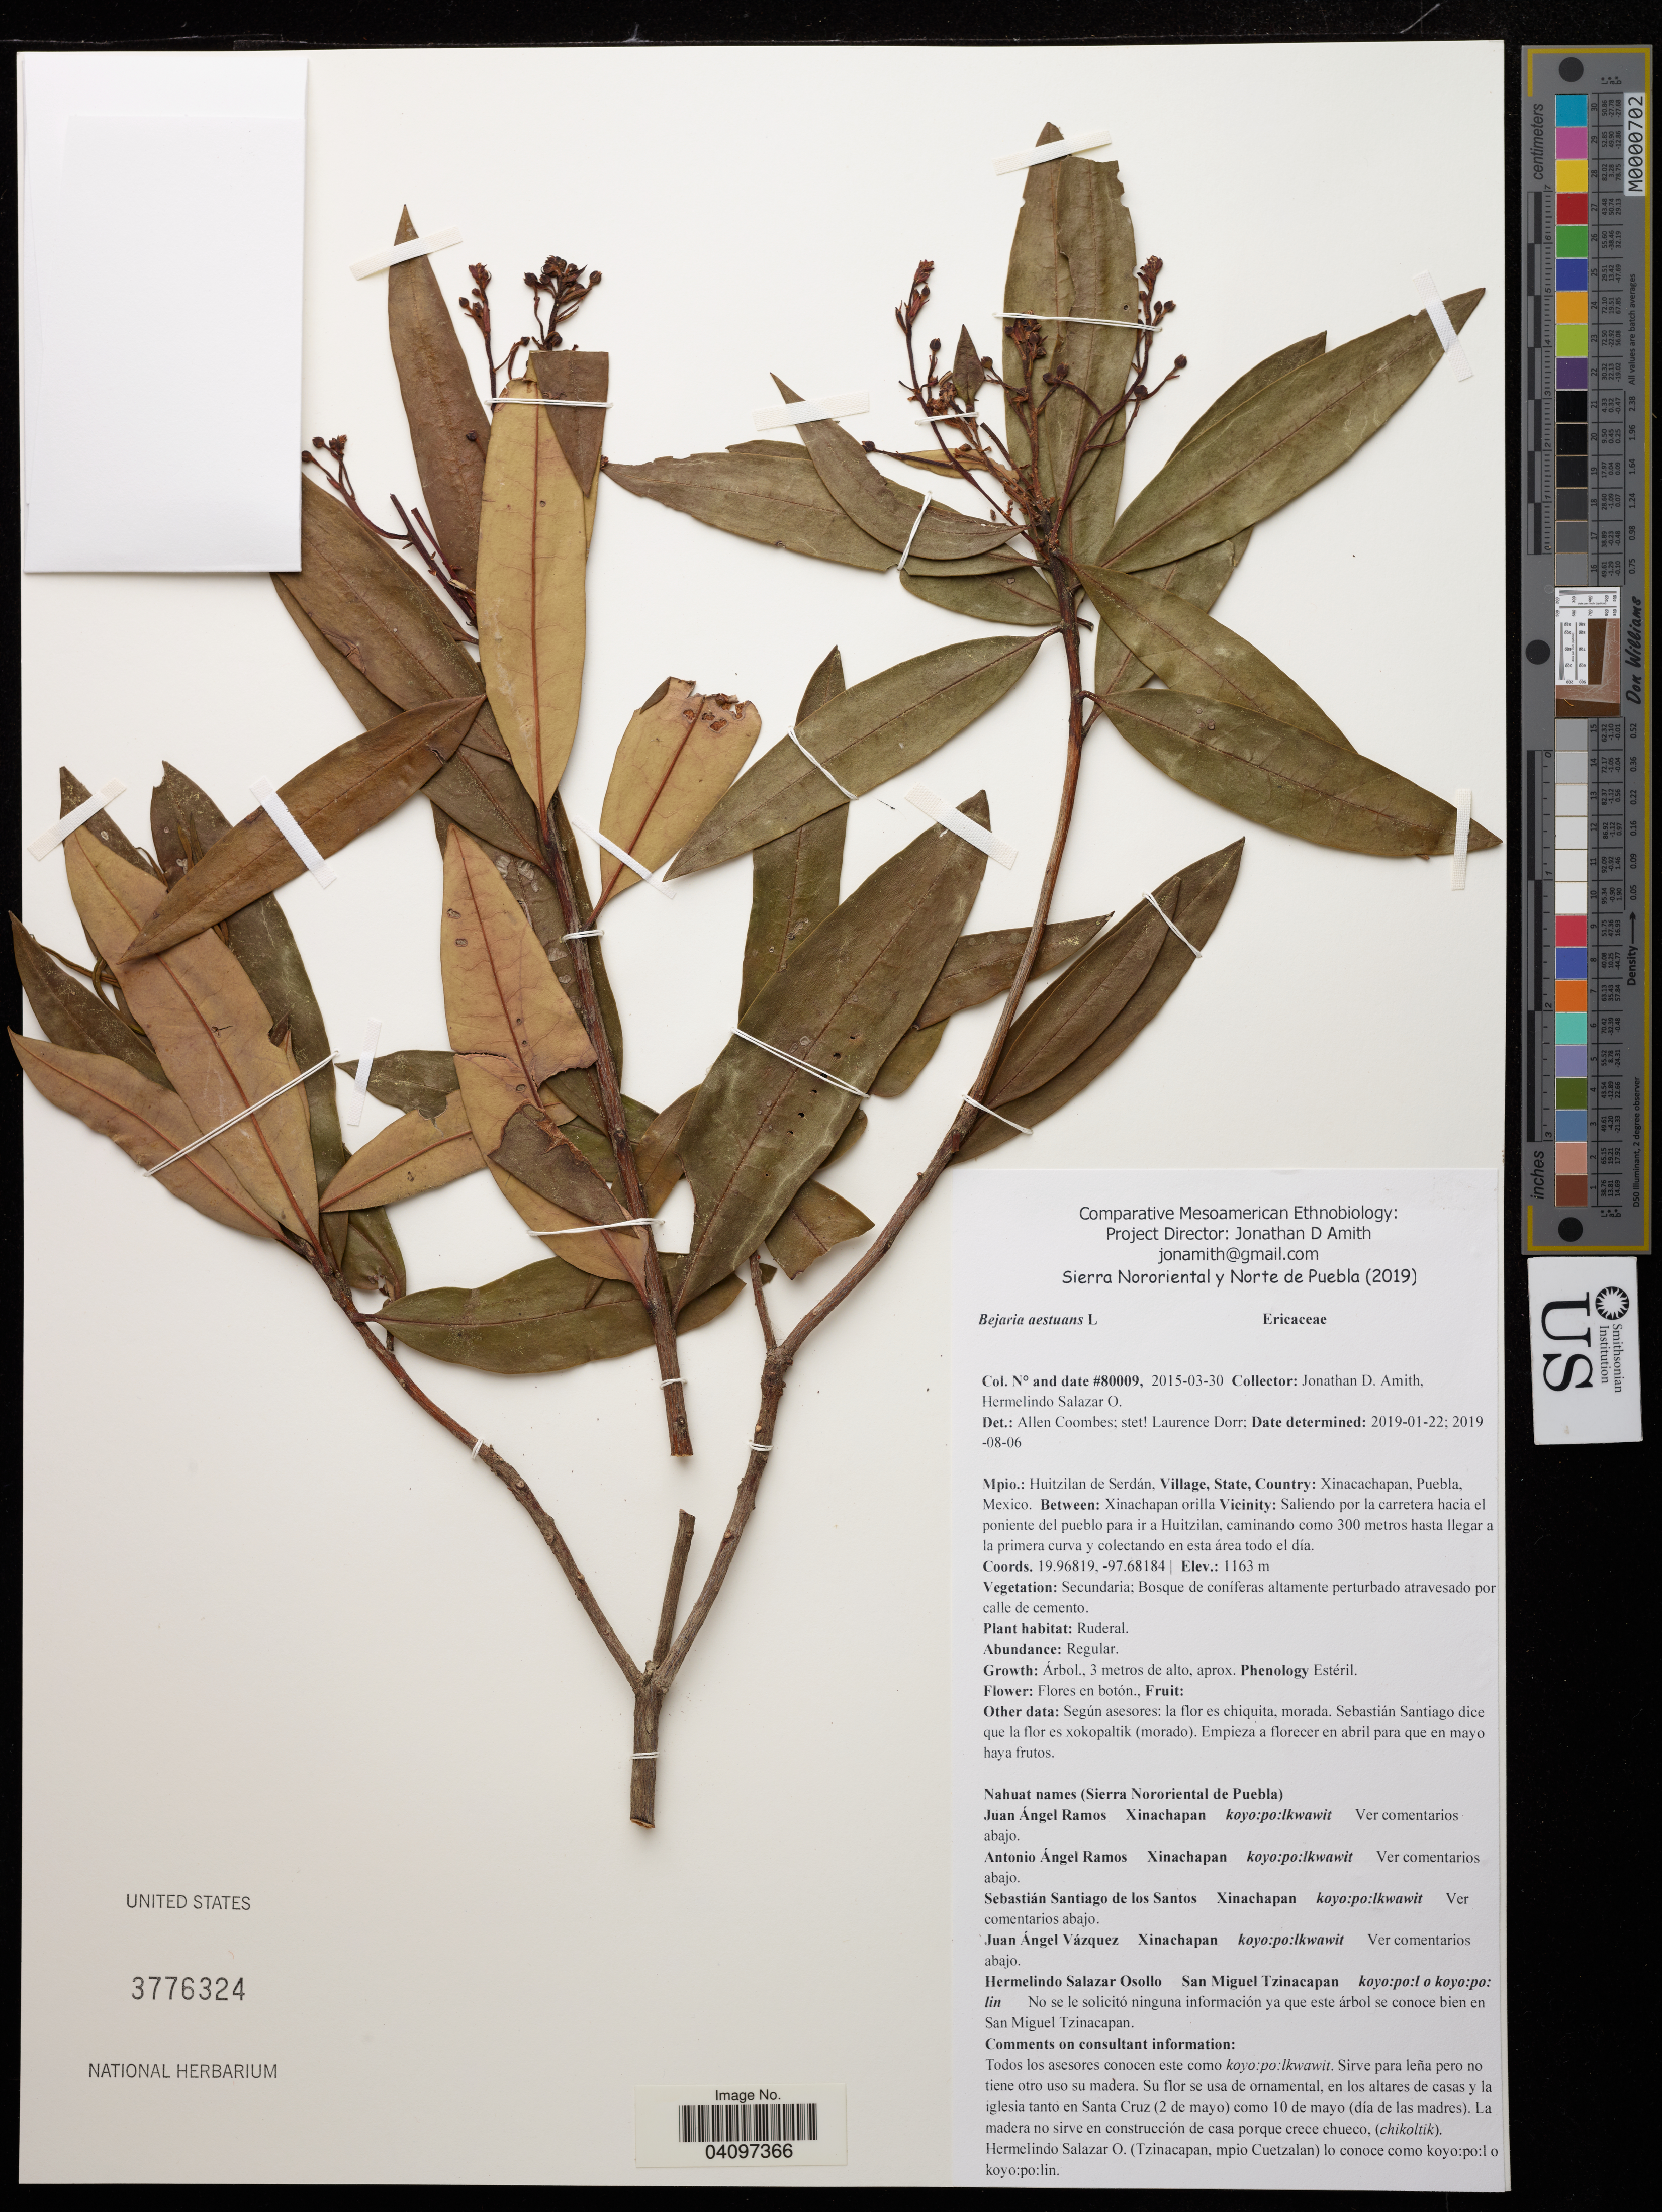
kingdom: Plantae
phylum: Tracheophyta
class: Magnoliopsida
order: Ericales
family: Ericaceae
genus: Bejaria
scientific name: Bejaria aestuans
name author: Mutis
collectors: J. D. Amith & H. Salazar Osollo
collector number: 80009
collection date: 2015-03-30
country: Mexico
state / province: Puebla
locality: Mpio.: Huitzilan de Serdán. Xinachapan. Between: Xinachapan orilla Vicinity: Saliendo por la carretera hacia el poniente del pueblo para ir a Huitzilan, caminando como 300 metros hasta llegar a la primera curva y colectando en esta área todo el día.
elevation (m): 1163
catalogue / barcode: US 3776324